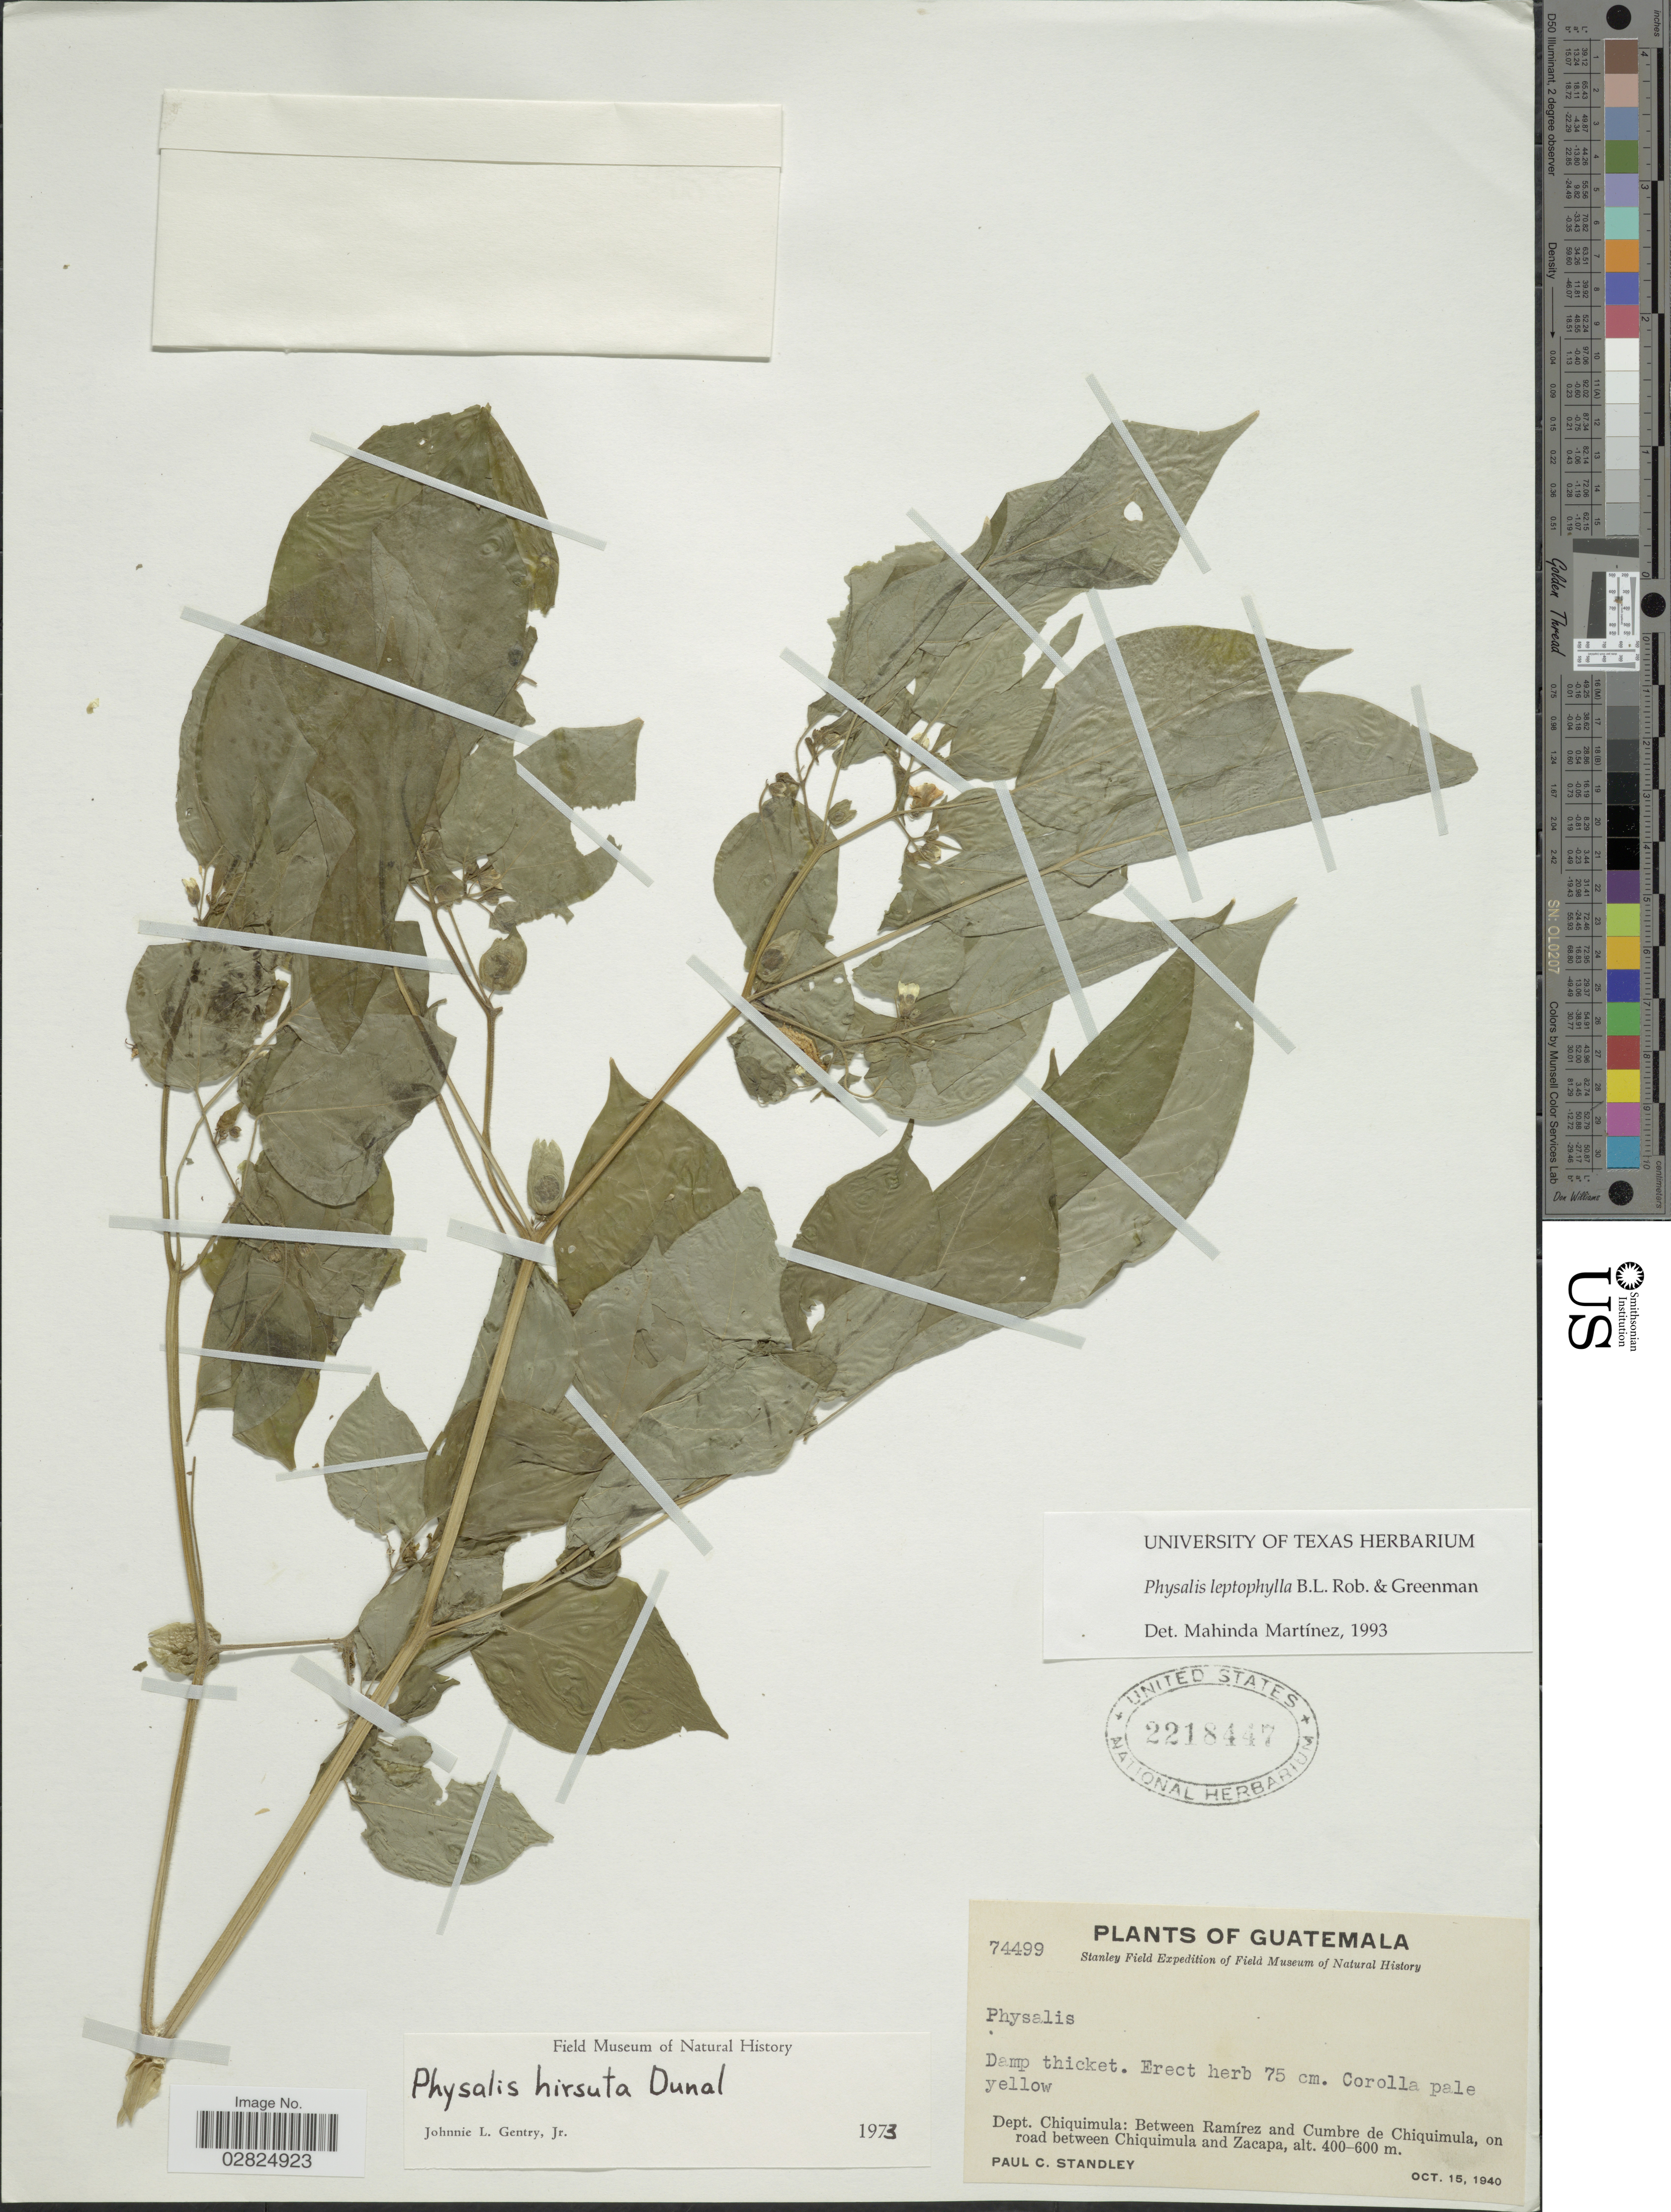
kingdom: Plantae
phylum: Tracheophyta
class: Magnoliopsida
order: Solanales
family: Solanaceae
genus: Physalis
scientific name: Physalis leptophylla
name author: B.L. Rob. & Greenm.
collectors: P. C. Standley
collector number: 74499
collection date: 1940-10-15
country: Guatemala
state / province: Chiquimula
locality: Dept. Chiquimula: Between Ramírez and Cumbre de Chiquimula, on road between Chiquimula and Zacapa.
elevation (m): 400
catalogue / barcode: US 2218447